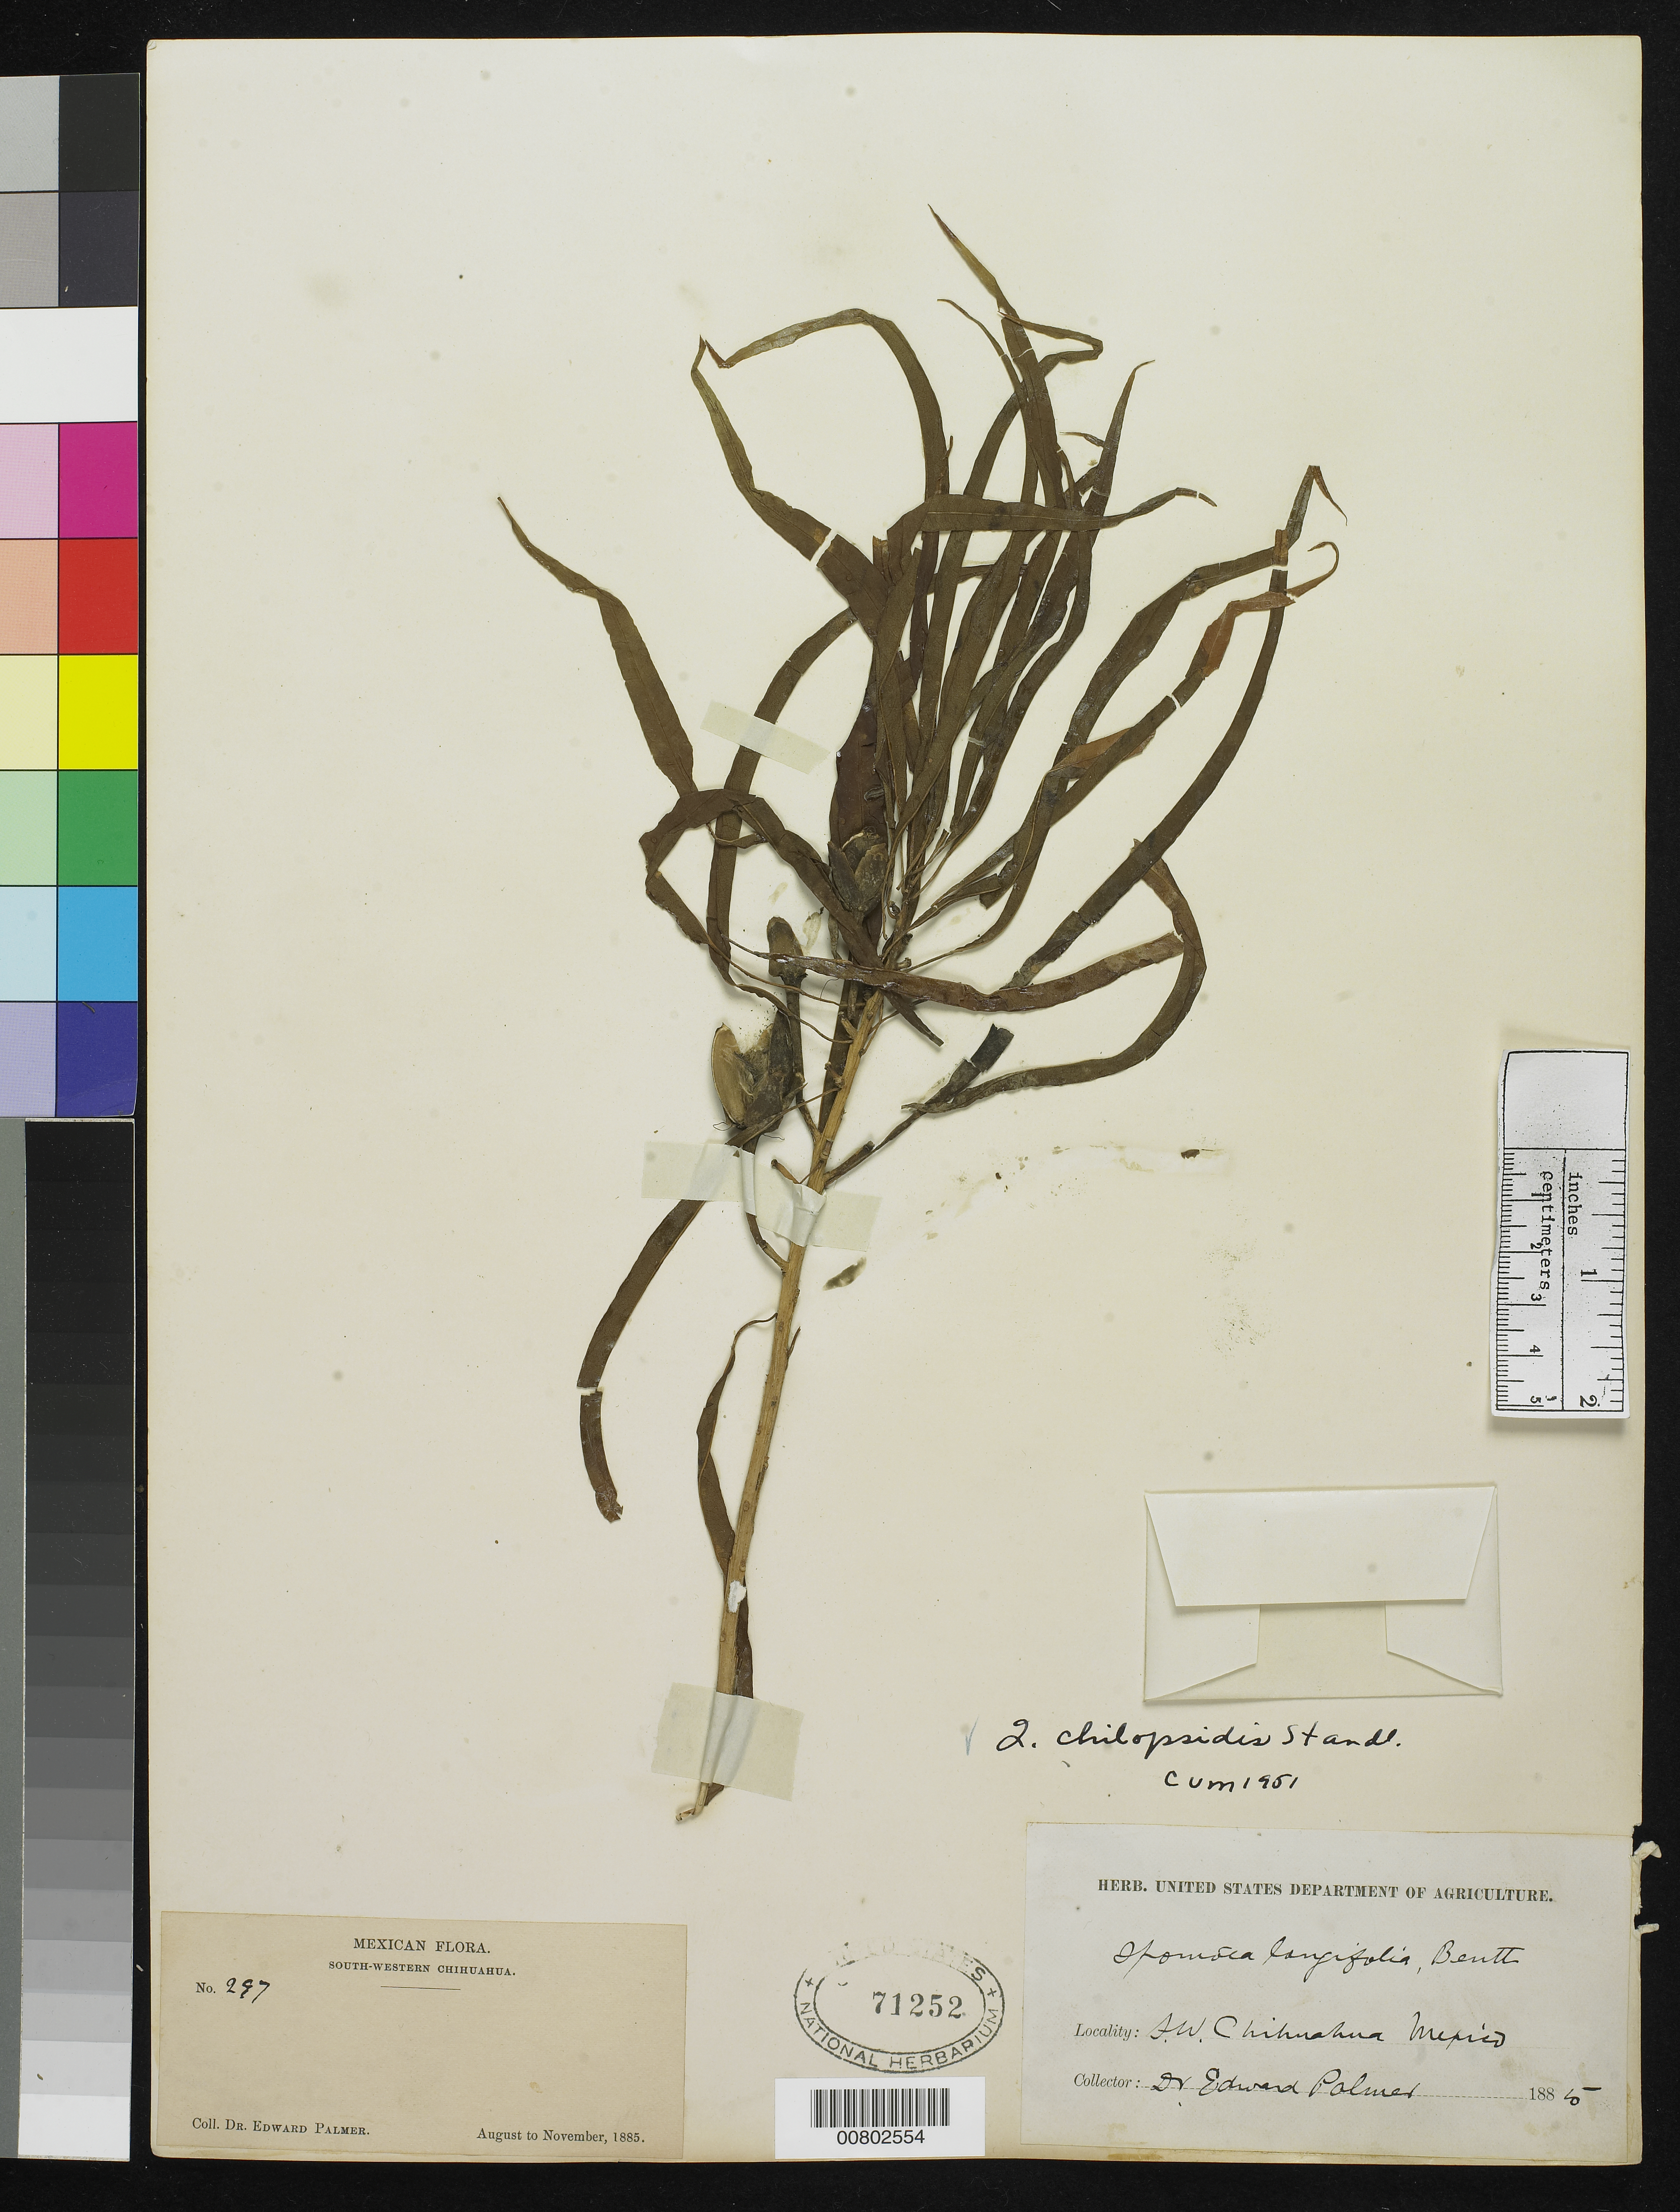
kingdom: Plantae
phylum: Tracheophyta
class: Magnoliopsida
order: Solanales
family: Convolvulaceae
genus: Ipomoea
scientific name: Ipomoea chilopsidis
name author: Standl.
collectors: E. Palmer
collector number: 297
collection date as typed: Aug 1885 to -- Nov 1885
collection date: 1885-08/1885-11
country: Mexico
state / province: Chihuahua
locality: SW Chihuahua.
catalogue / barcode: US 71252